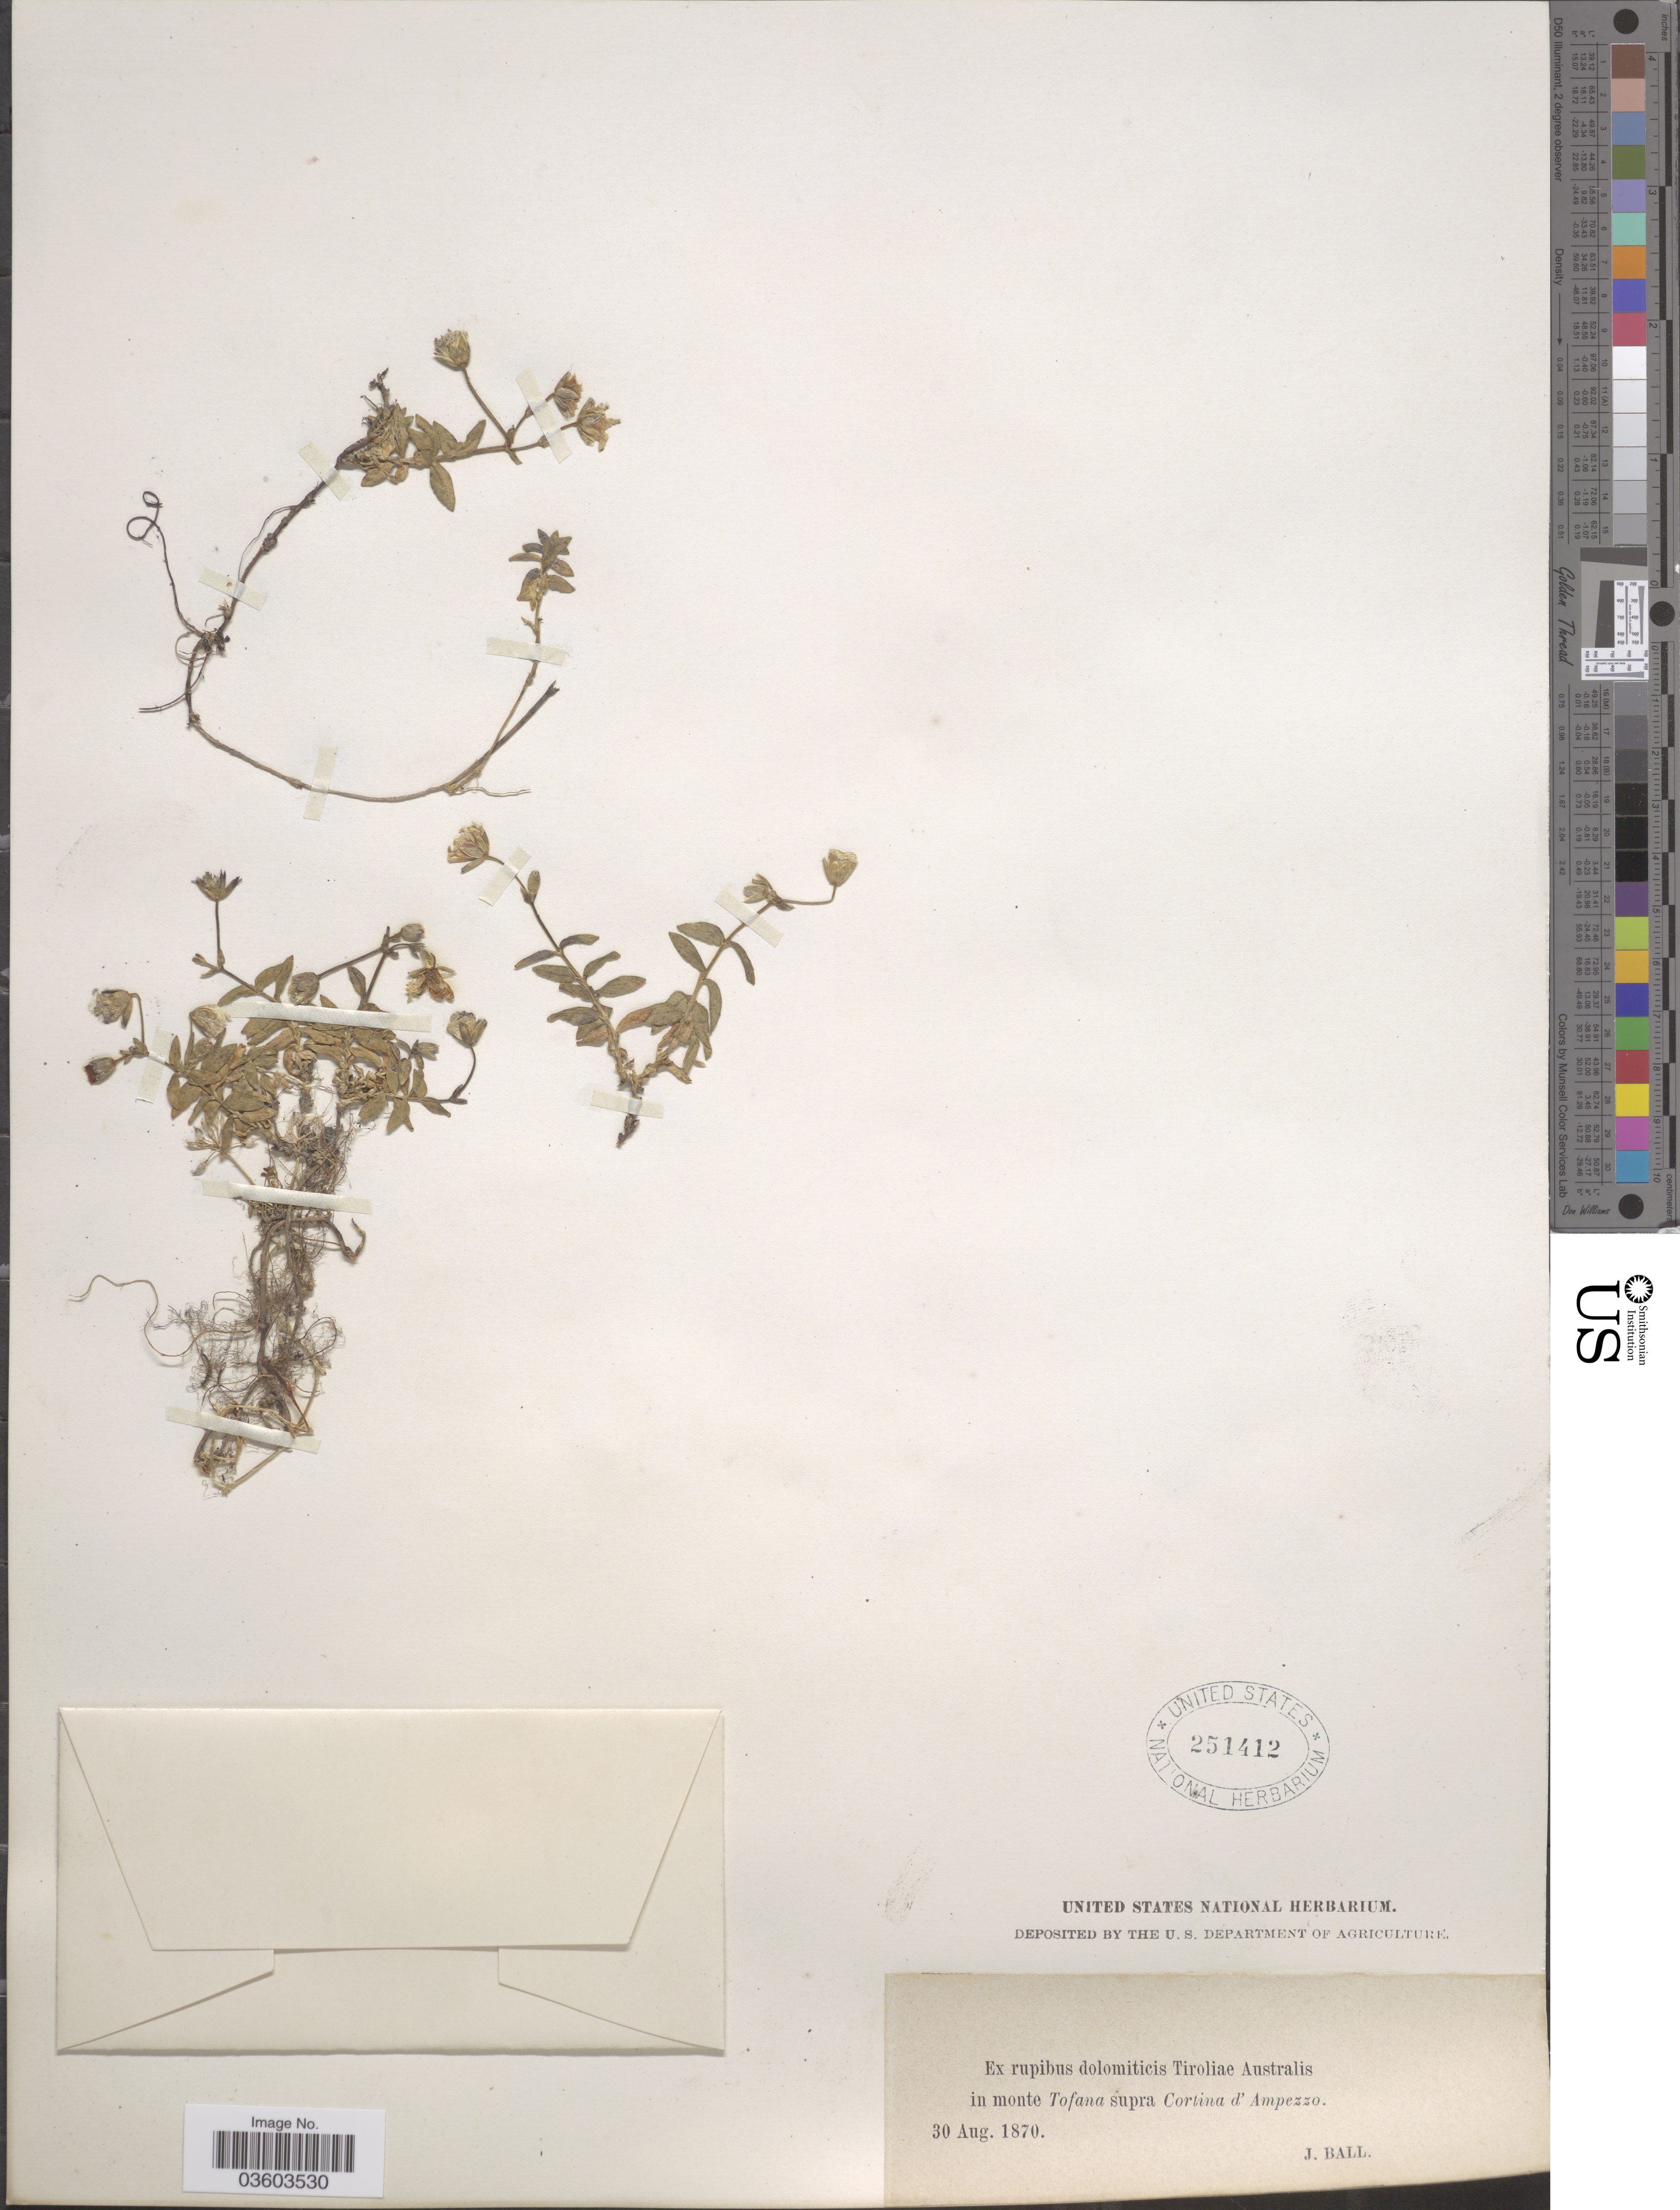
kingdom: Plantae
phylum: Tracheophyta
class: Magnoliopsida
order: Caryophyllales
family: Caryophyllaceae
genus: Cerastium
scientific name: Cerastium sp.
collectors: J. Ball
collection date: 1870-08-30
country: Italy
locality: Ex rupibus dolomiticis Tiroliæ Australis in monte Tofana supra Cortina d'Ampezzo.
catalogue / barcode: US 251412